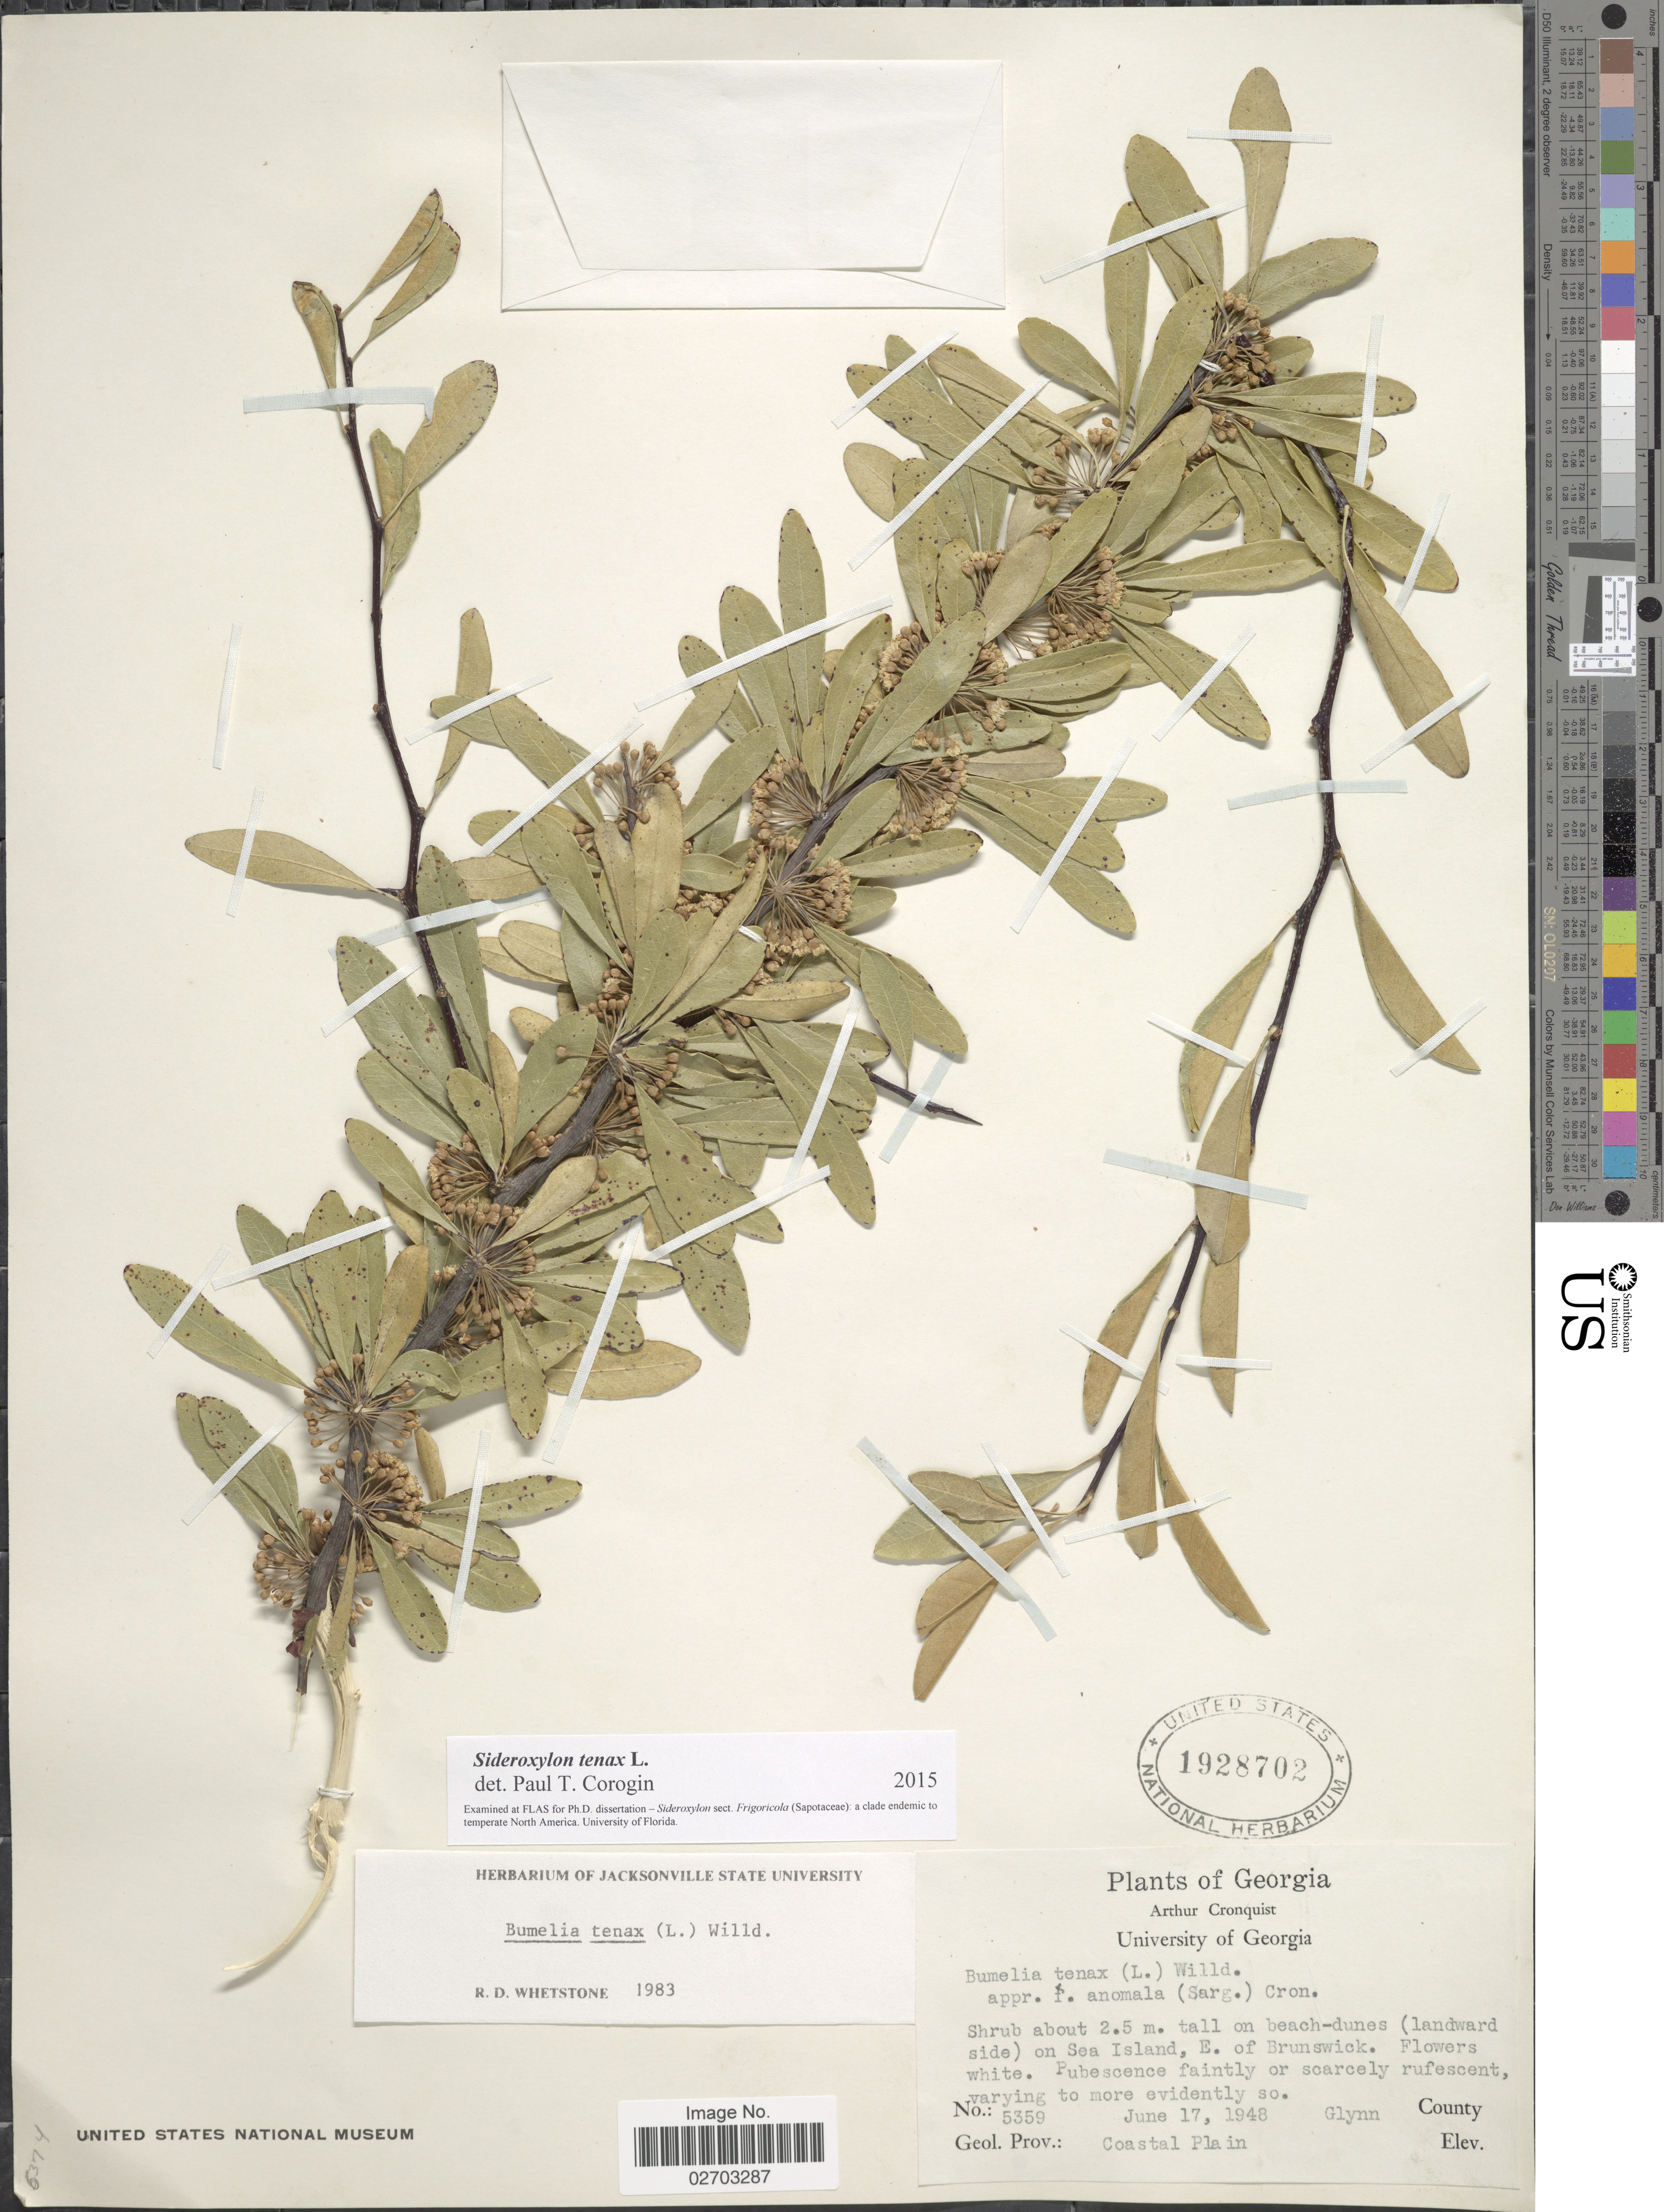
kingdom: Plantae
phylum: Tracheophyta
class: Magnoliopsida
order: Ericales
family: Sapotaceae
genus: Sideroxylon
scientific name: Sideroxylon tenax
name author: L.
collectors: A. J. Cronquist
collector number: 5359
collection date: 1948-06-17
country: United States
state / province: Georgia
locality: (landward side) on Sea Island, E. of Brunswick, Glynn County, Coastal Plain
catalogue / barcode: US 1928702